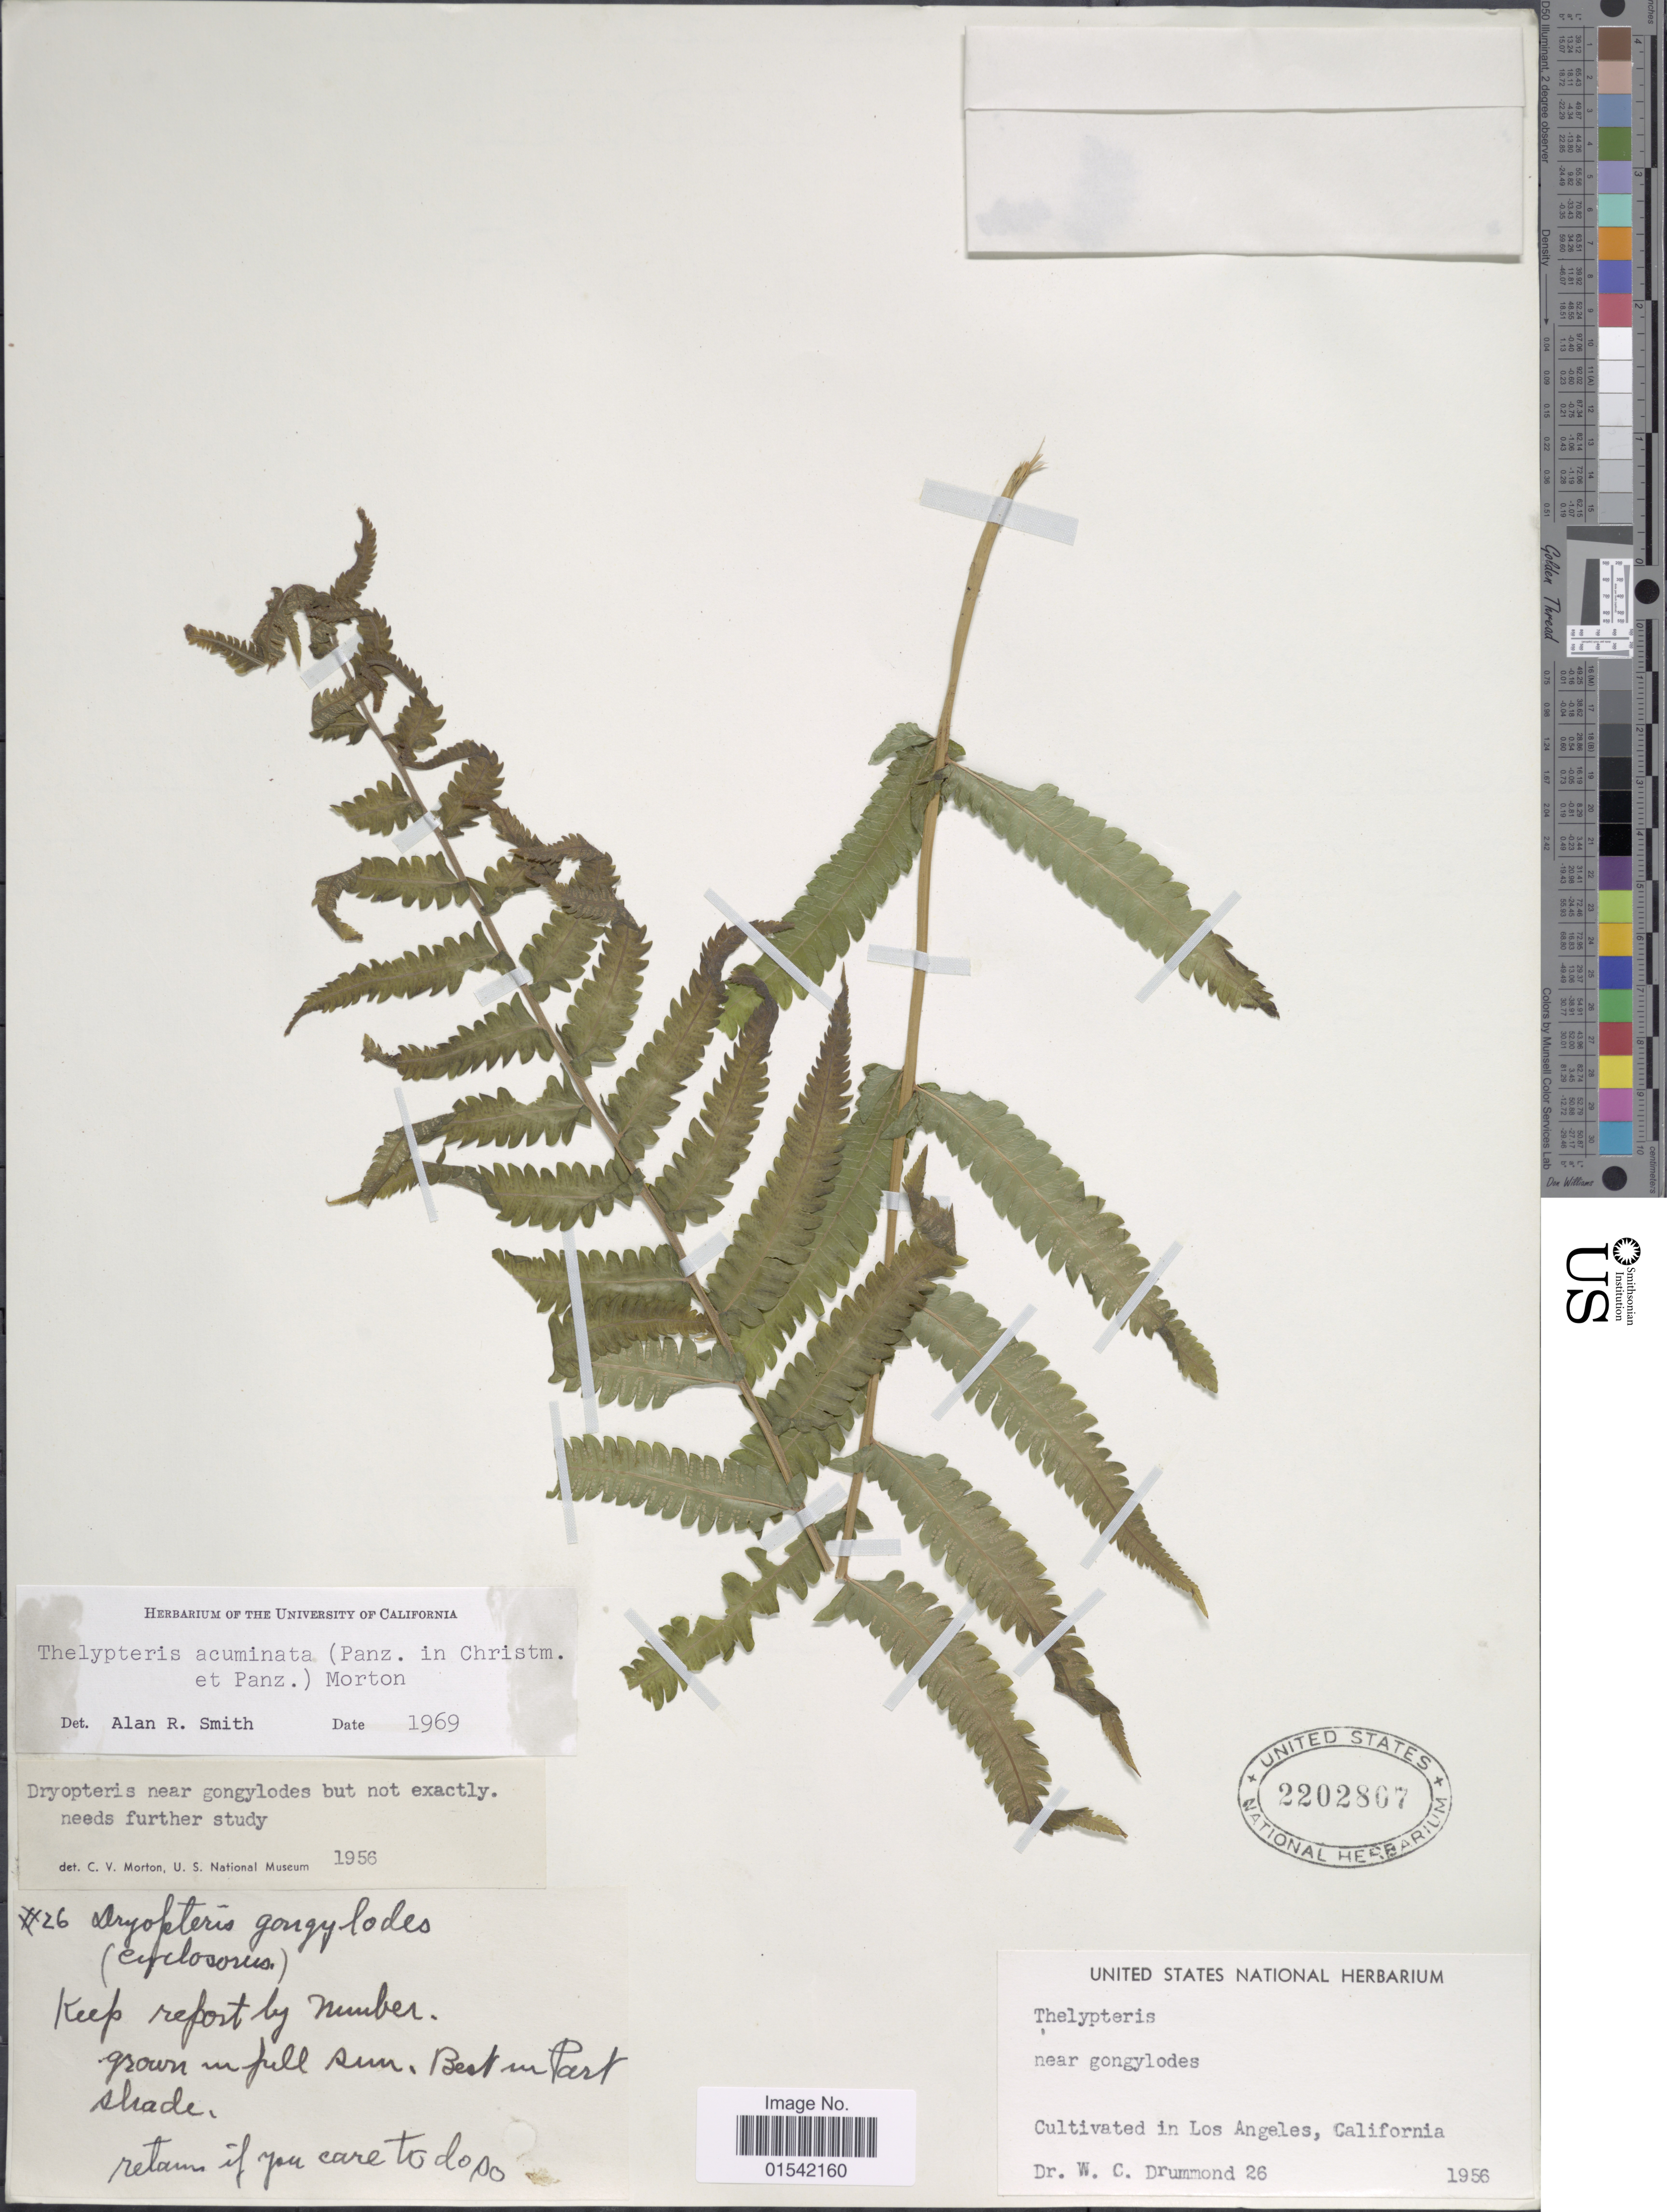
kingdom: Plantae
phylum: Tracheophyta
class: Polypodiopsida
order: Polypodiales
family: Thelypteridaceae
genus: Cyclosorus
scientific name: Cyclosorus acuminatus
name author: (Houtt.) Nakai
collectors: W. Drummond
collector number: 26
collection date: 1956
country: United States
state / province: California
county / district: Los Angeles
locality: Cultivated in Los Angeles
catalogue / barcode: US 2202807